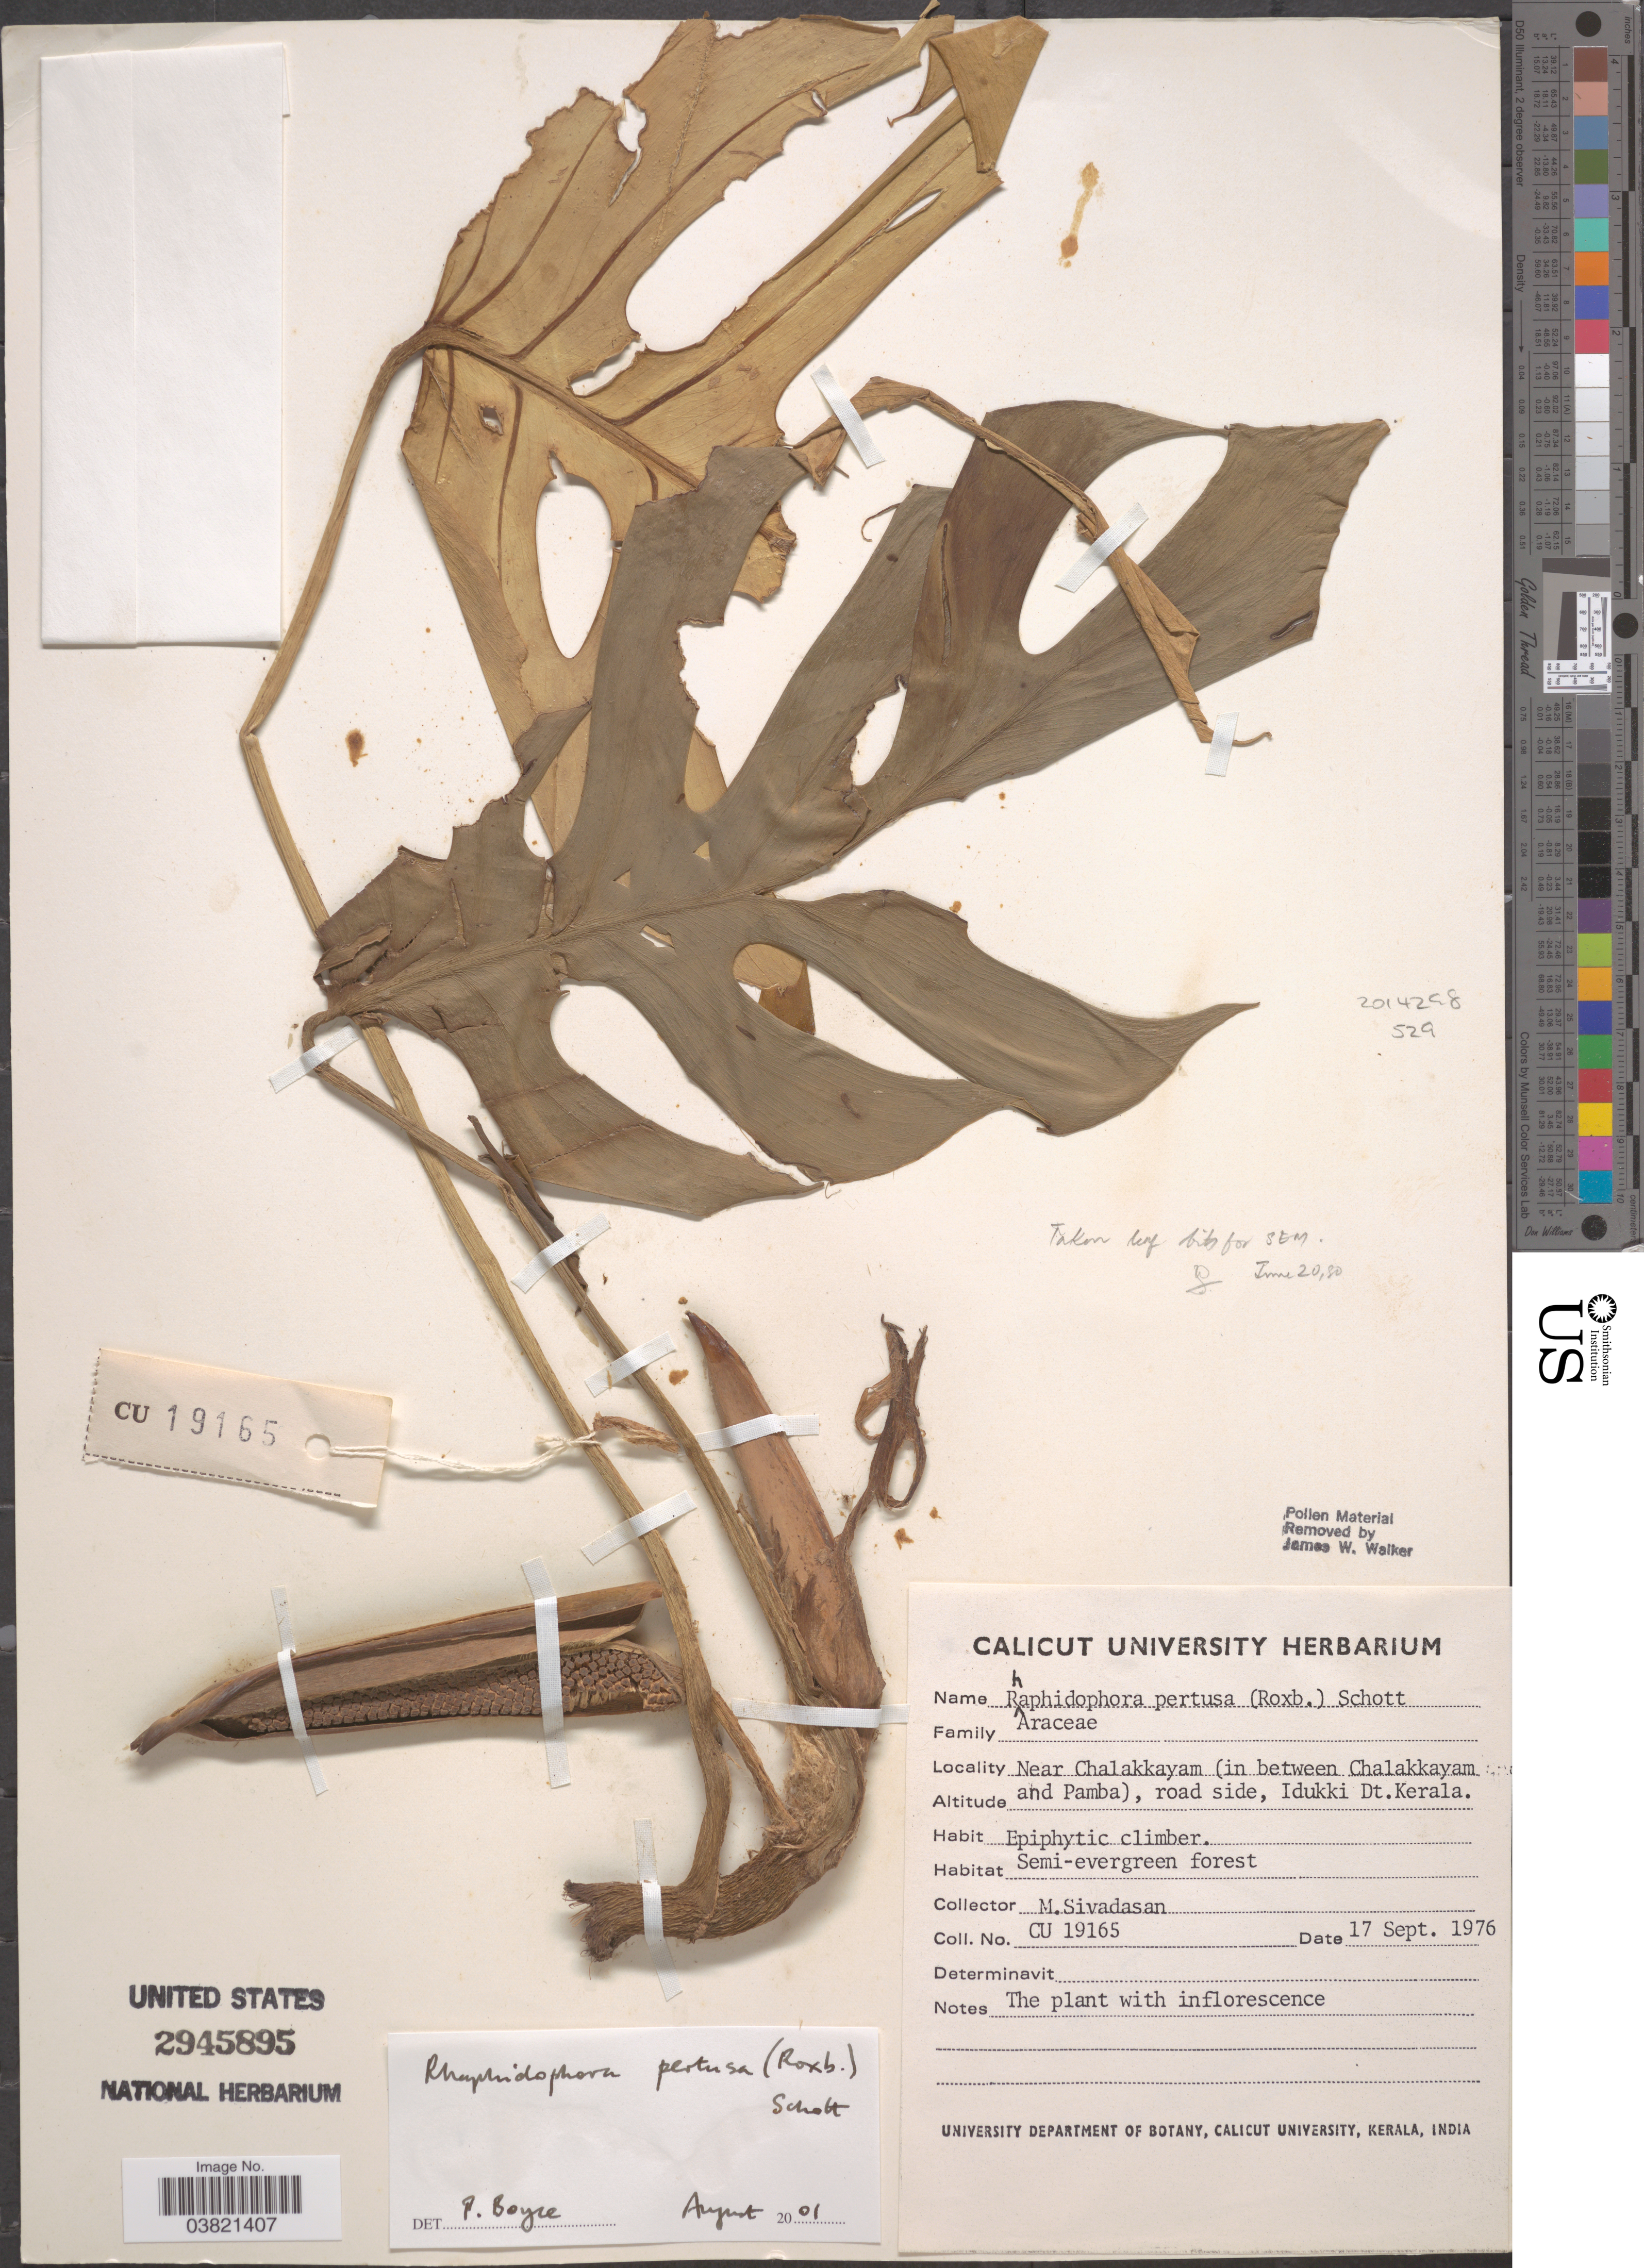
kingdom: Plantae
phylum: Tracheophyta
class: Liliopsida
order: Alismatales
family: Araceae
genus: Rhaphidophora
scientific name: Rhaphidophora pertusa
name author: (Roxb.) Schott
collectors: M. Sivadasan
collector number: CU 19165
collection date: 1976-09-17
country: India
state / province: Kerala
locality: Near Chalakkayam (in between Chalakkayam and Pamba), road side, Idukki Dt.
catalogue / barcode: US 2945895